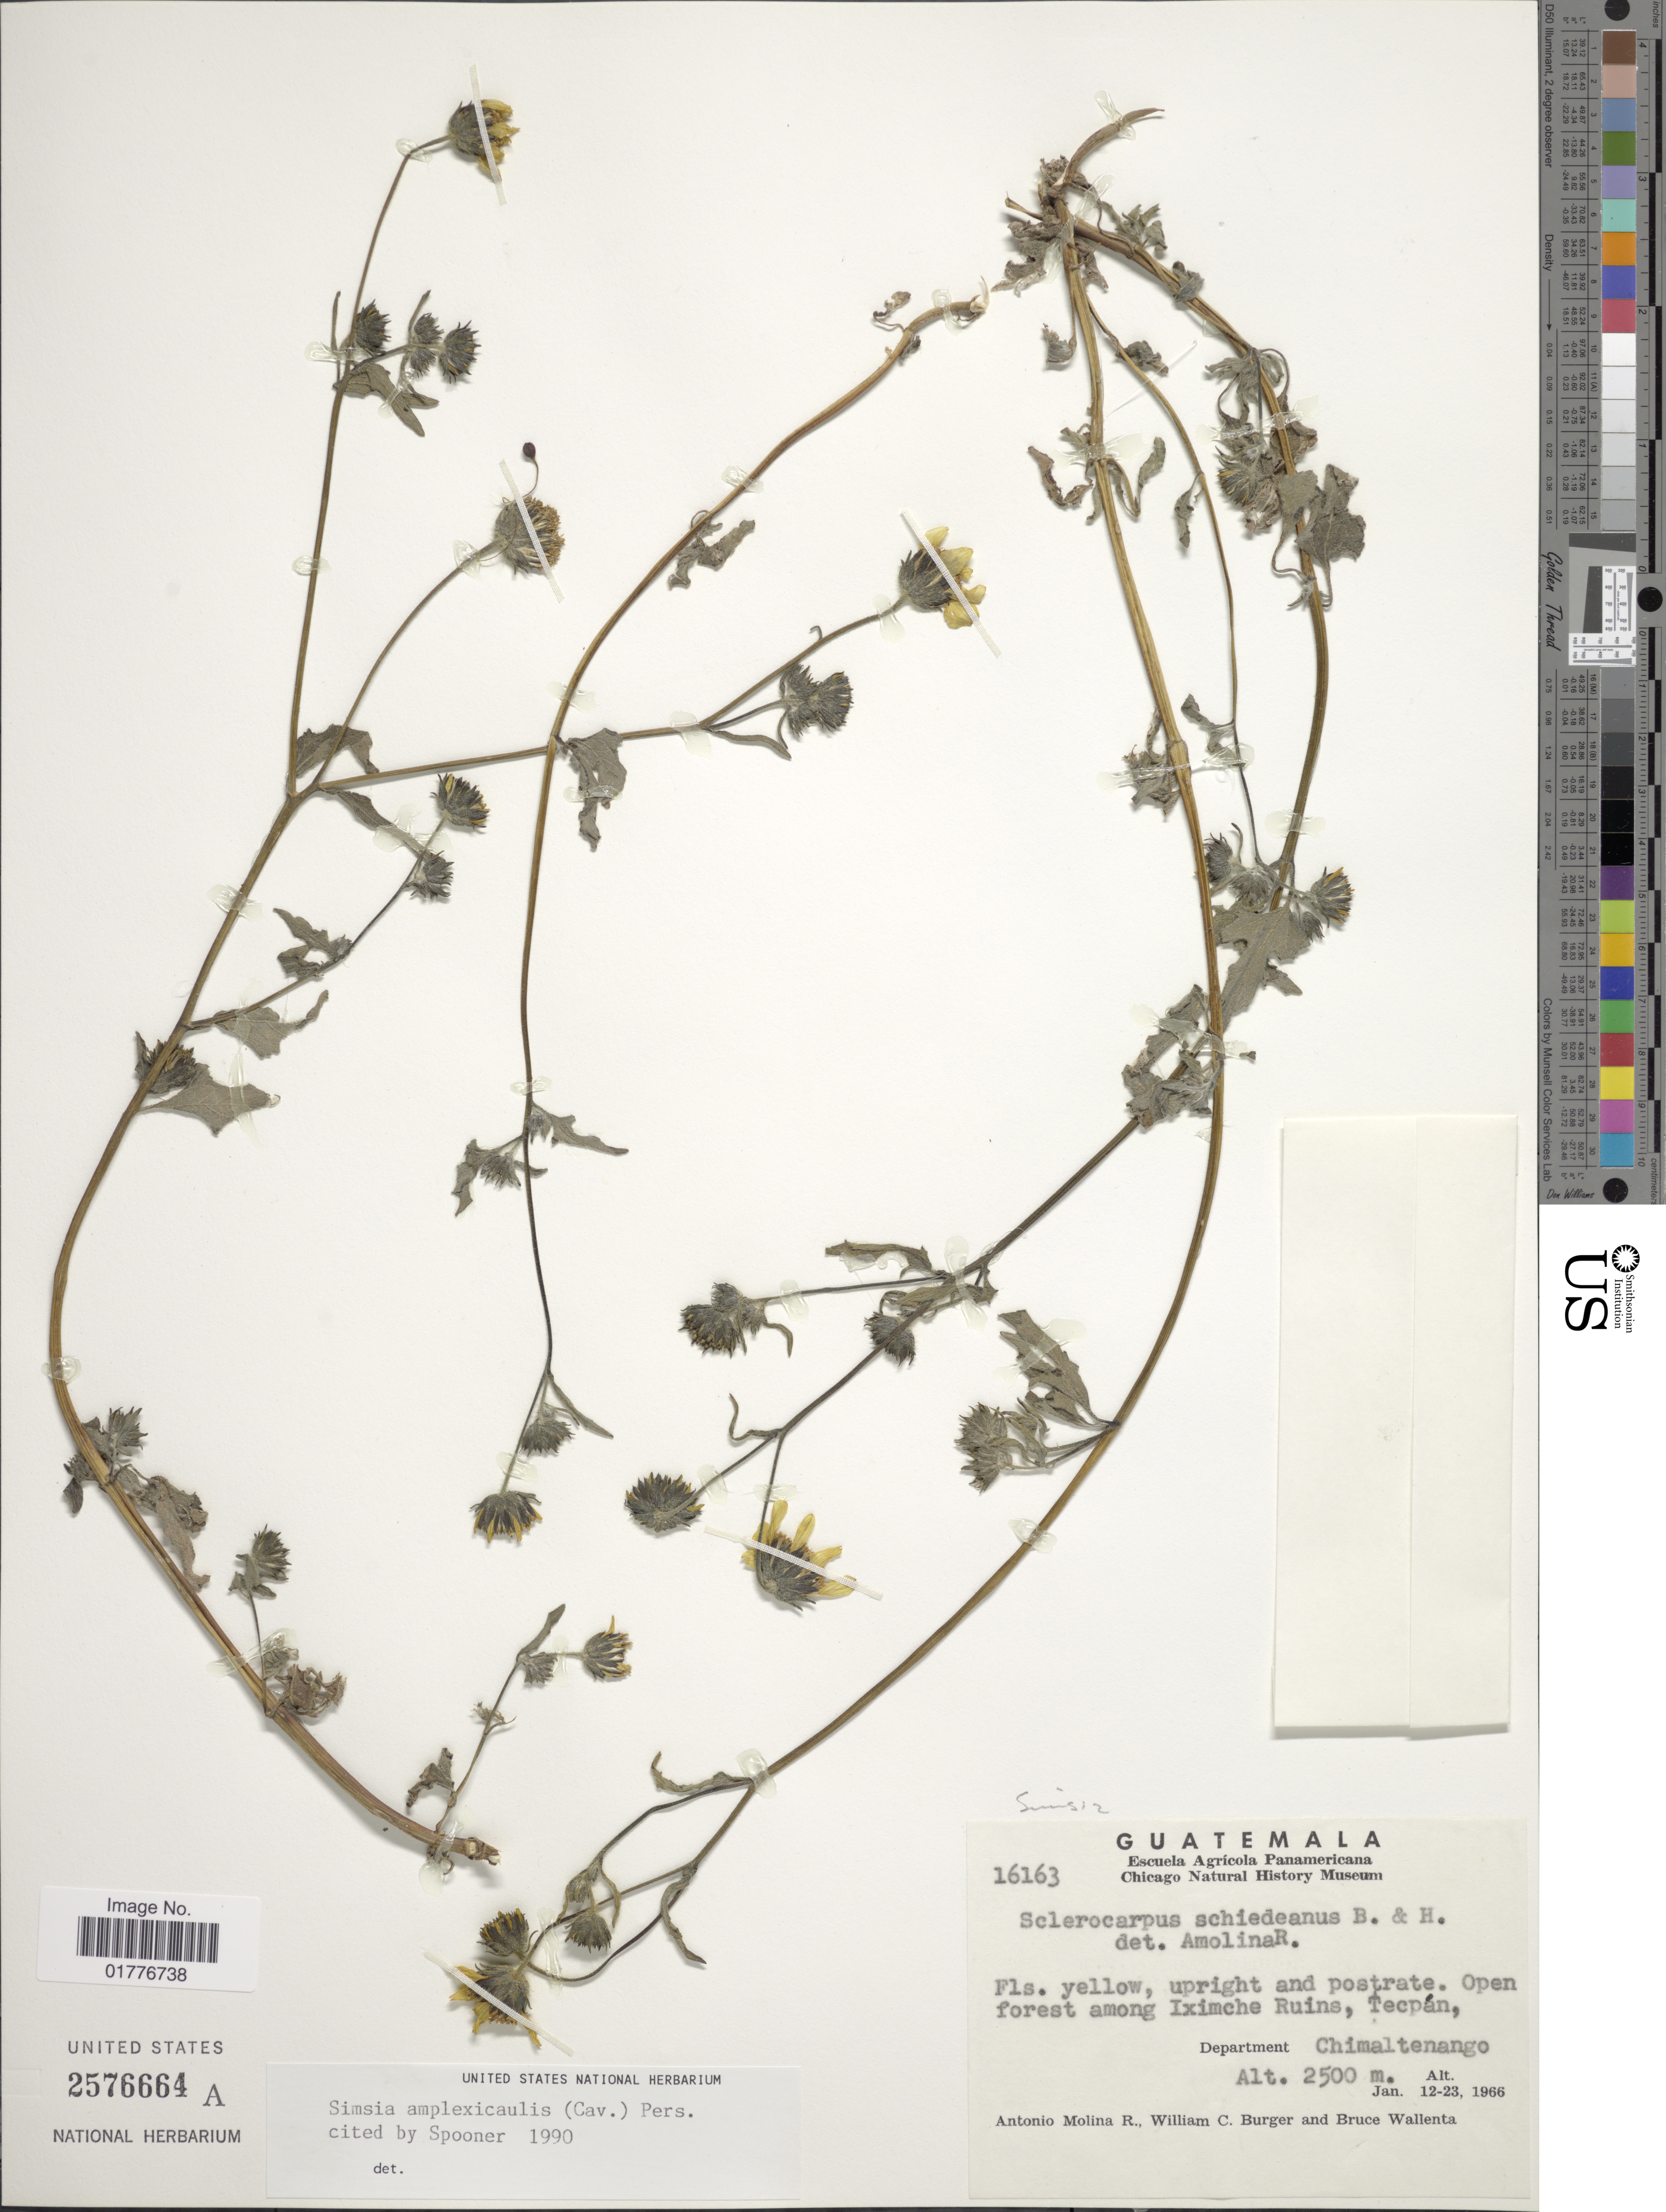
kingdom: Plantae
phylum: Tracheophyta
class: Magnoliopsida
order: Asterales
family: Asteraceae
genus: Simsia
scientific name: Simsia amplexicaulis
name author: (Cav.) Pers.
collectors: A. Molina R., W. Burger & B. Wallenta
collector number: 16163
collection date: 1966-01-12/1966-01-23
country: Guatemala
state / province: Chimaltenango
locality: Open forest among Ixmixhe Ruins, Tecpan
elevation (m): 2500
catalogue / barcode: US 2576664A